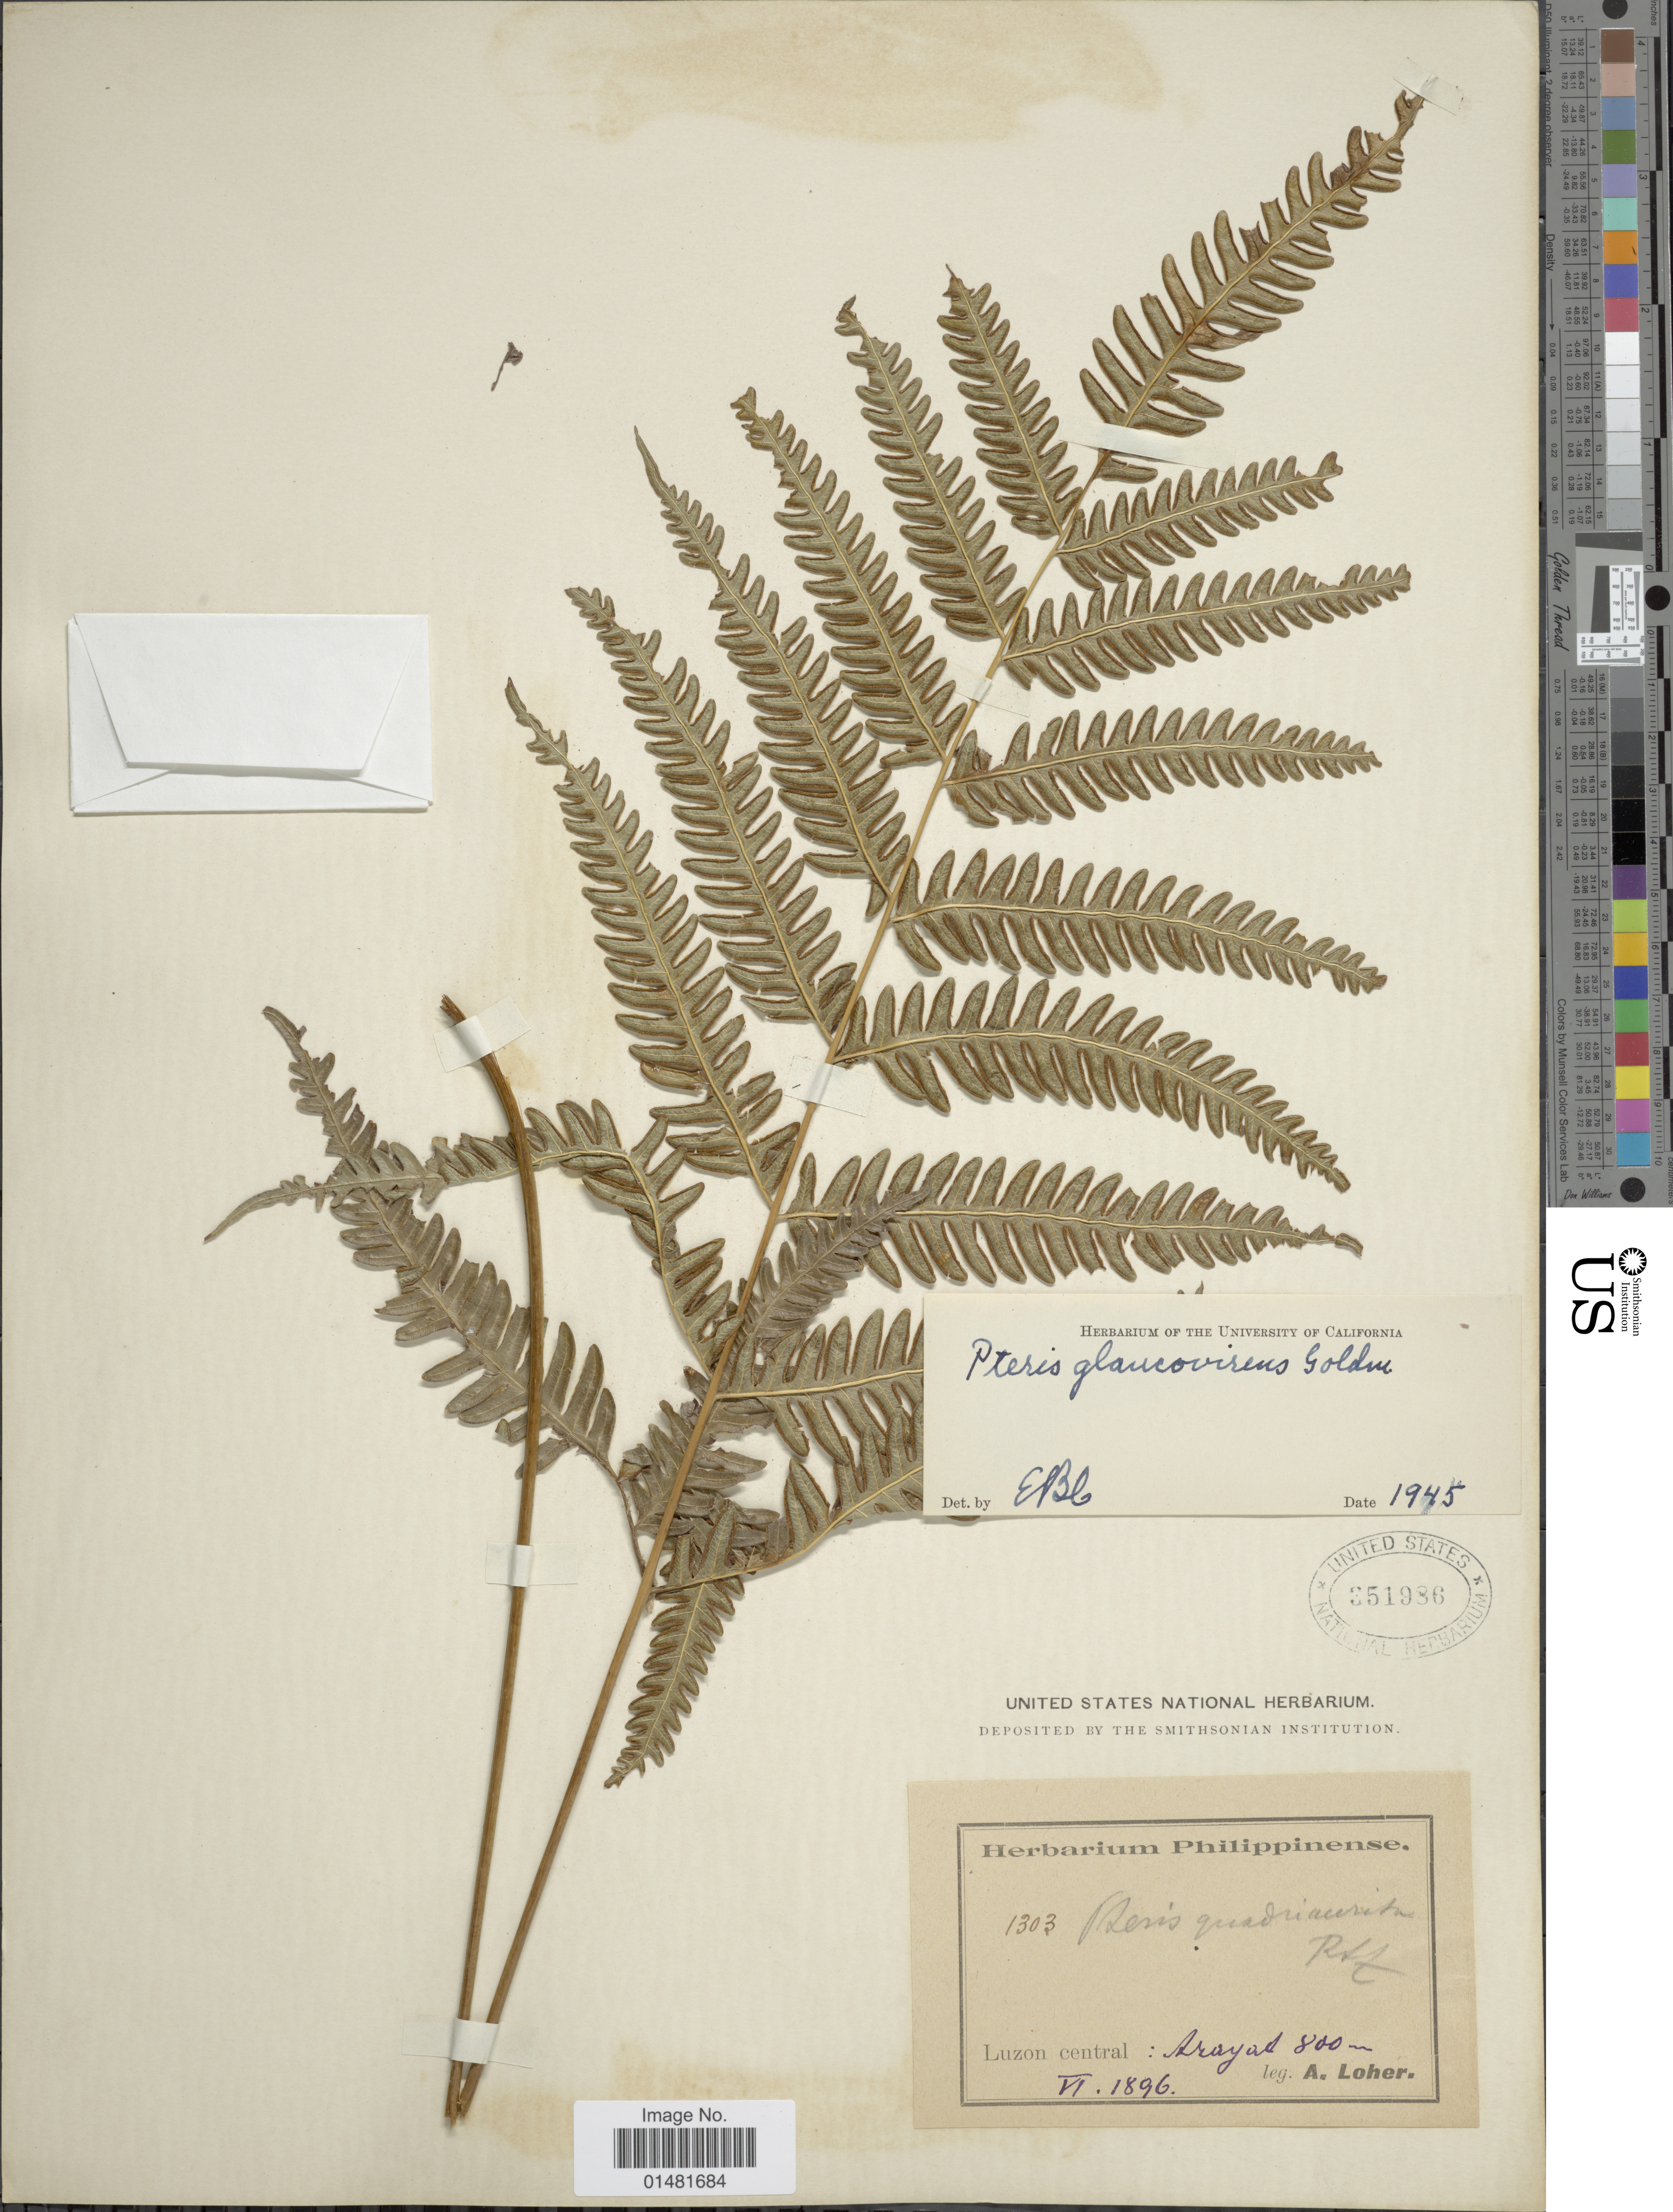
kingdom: Plantae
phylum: Tracheophyta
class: Polypodiopsida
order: Polypodiales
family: Pteridaceae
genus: Pteris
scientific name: Pteris glaucovirens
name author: Goldm.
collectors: A. Loher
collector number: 1303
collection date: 1896-06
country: Philippines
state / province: Central Luzon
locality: Arayat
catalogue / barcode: US 351986